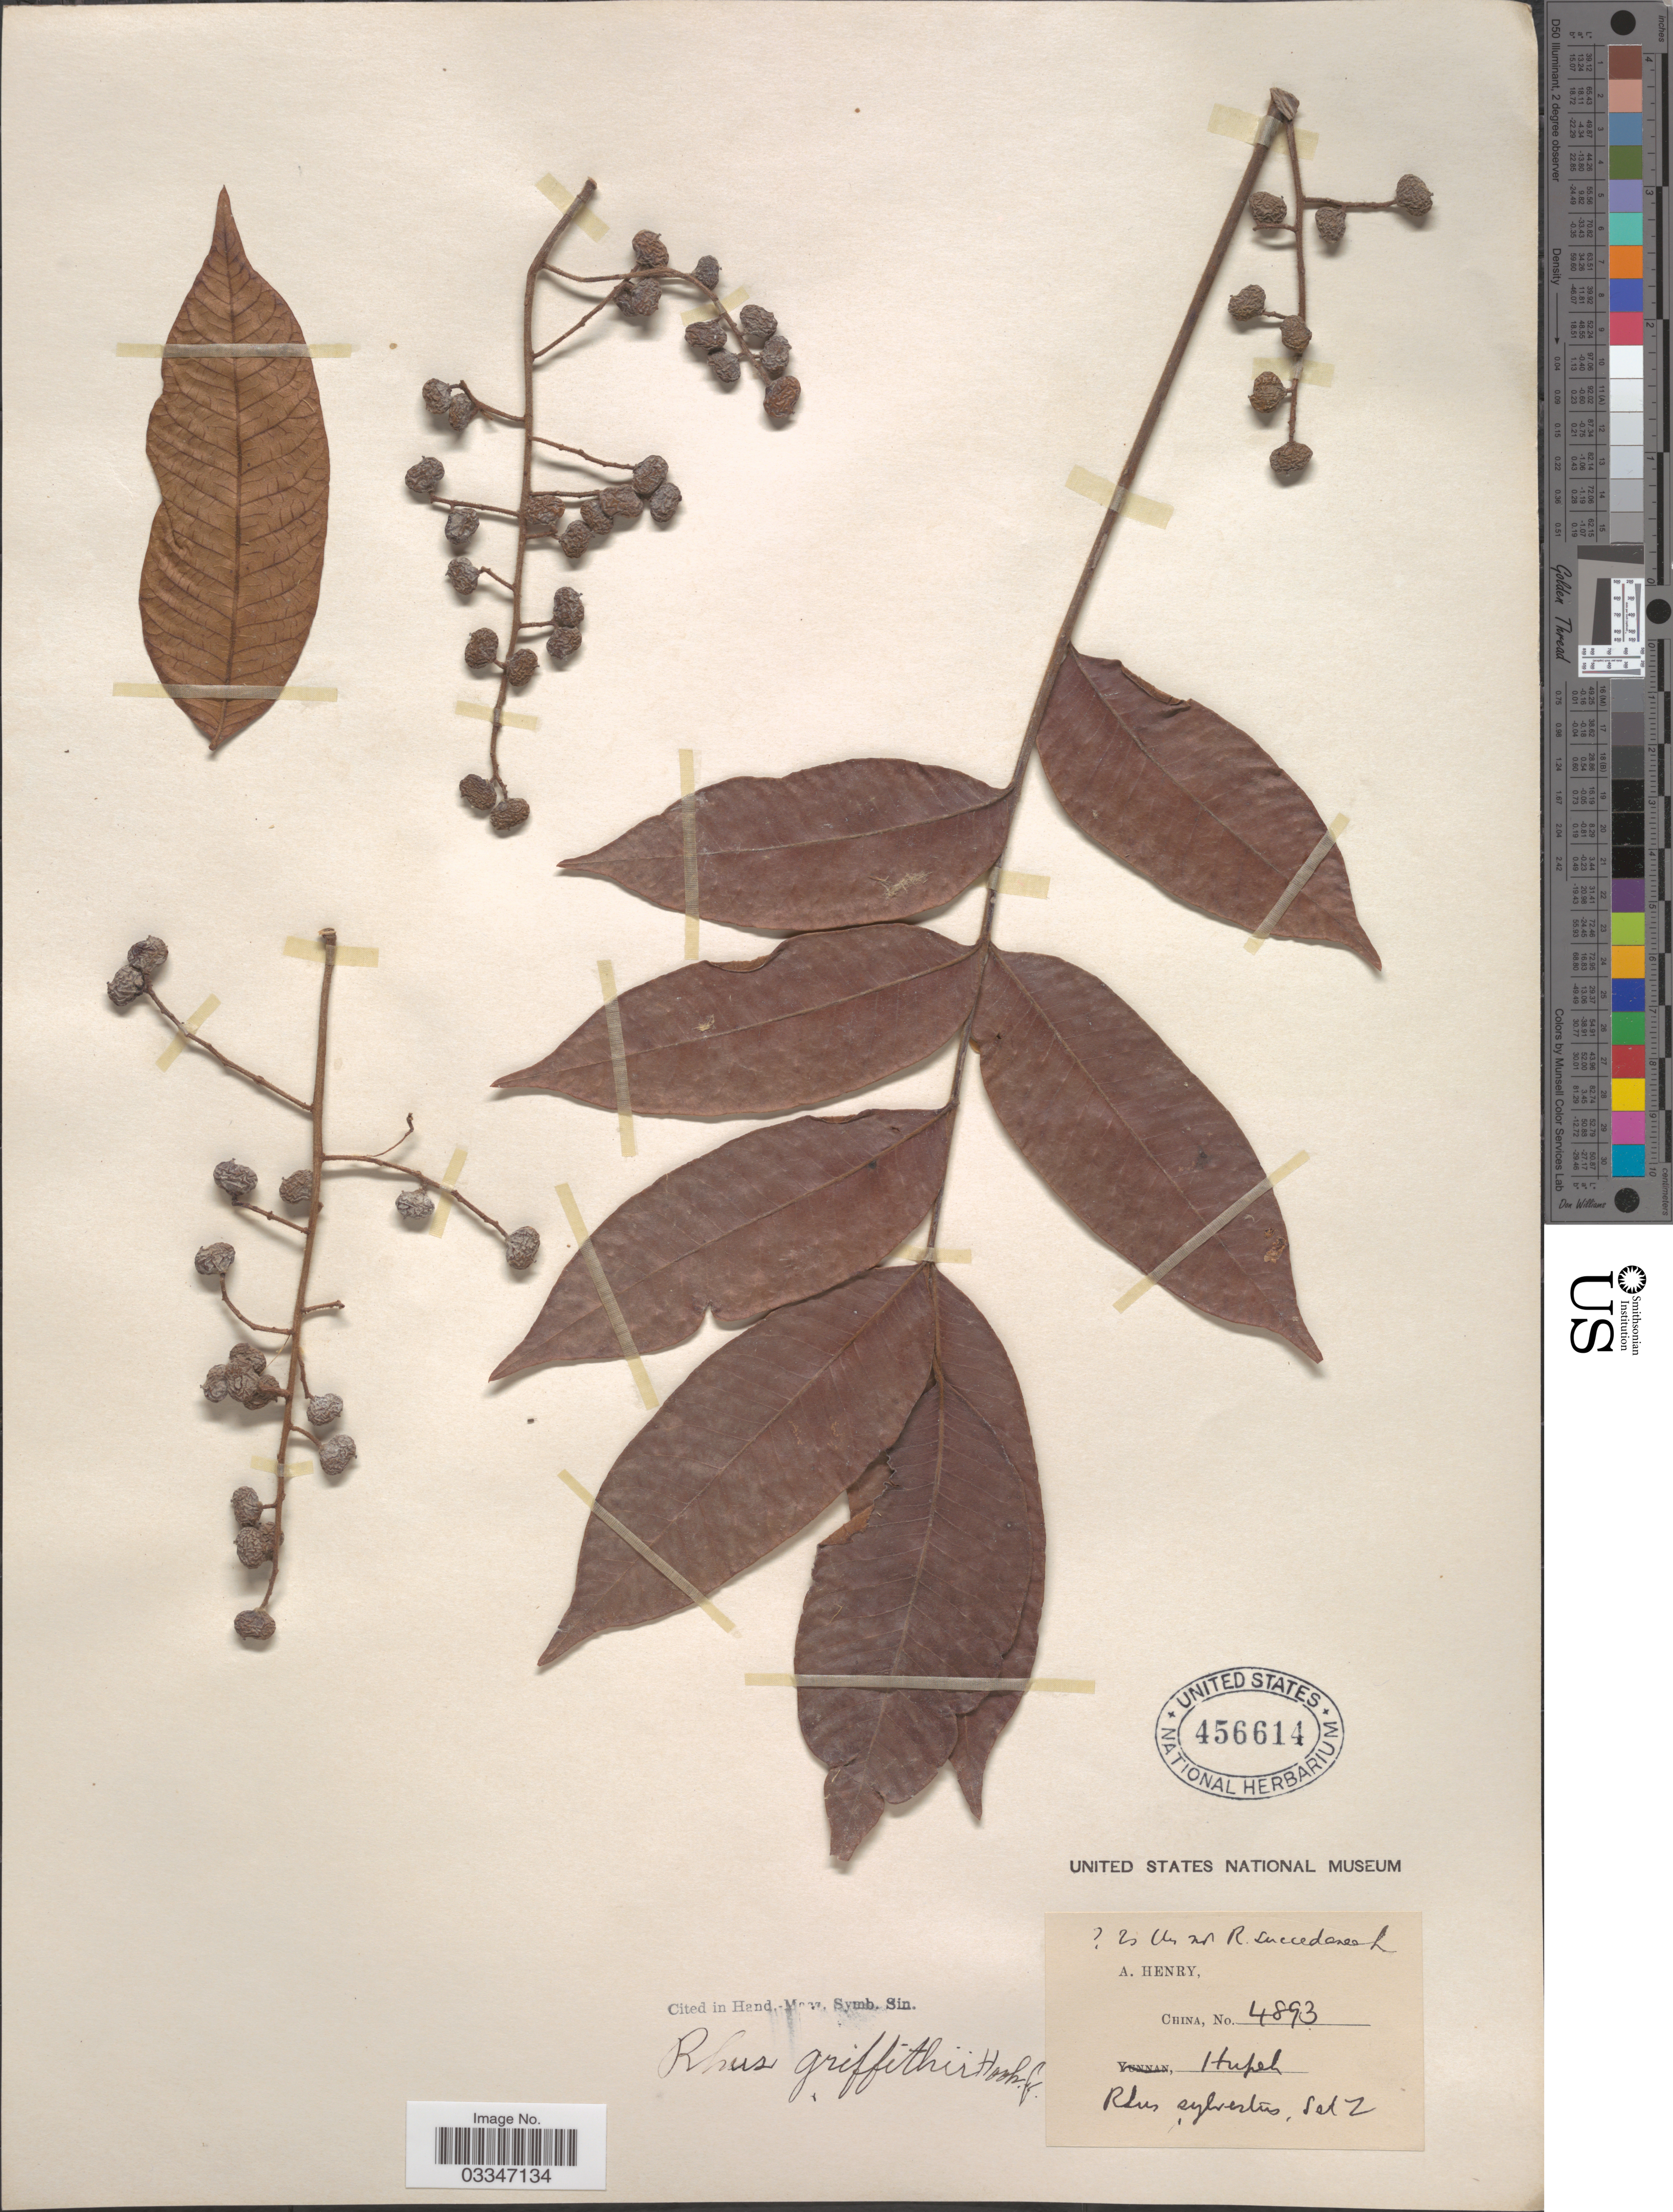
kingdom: Plantae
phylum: Tracheophyta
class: Magnoliopsida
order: Sapindales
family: Anacardiaceae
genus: Rhus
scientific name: Rhus griffithii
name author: Hook. f.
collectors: A. Henry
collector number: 4893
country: China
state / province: Hubei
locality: Hupeh.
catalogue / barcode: US 456614